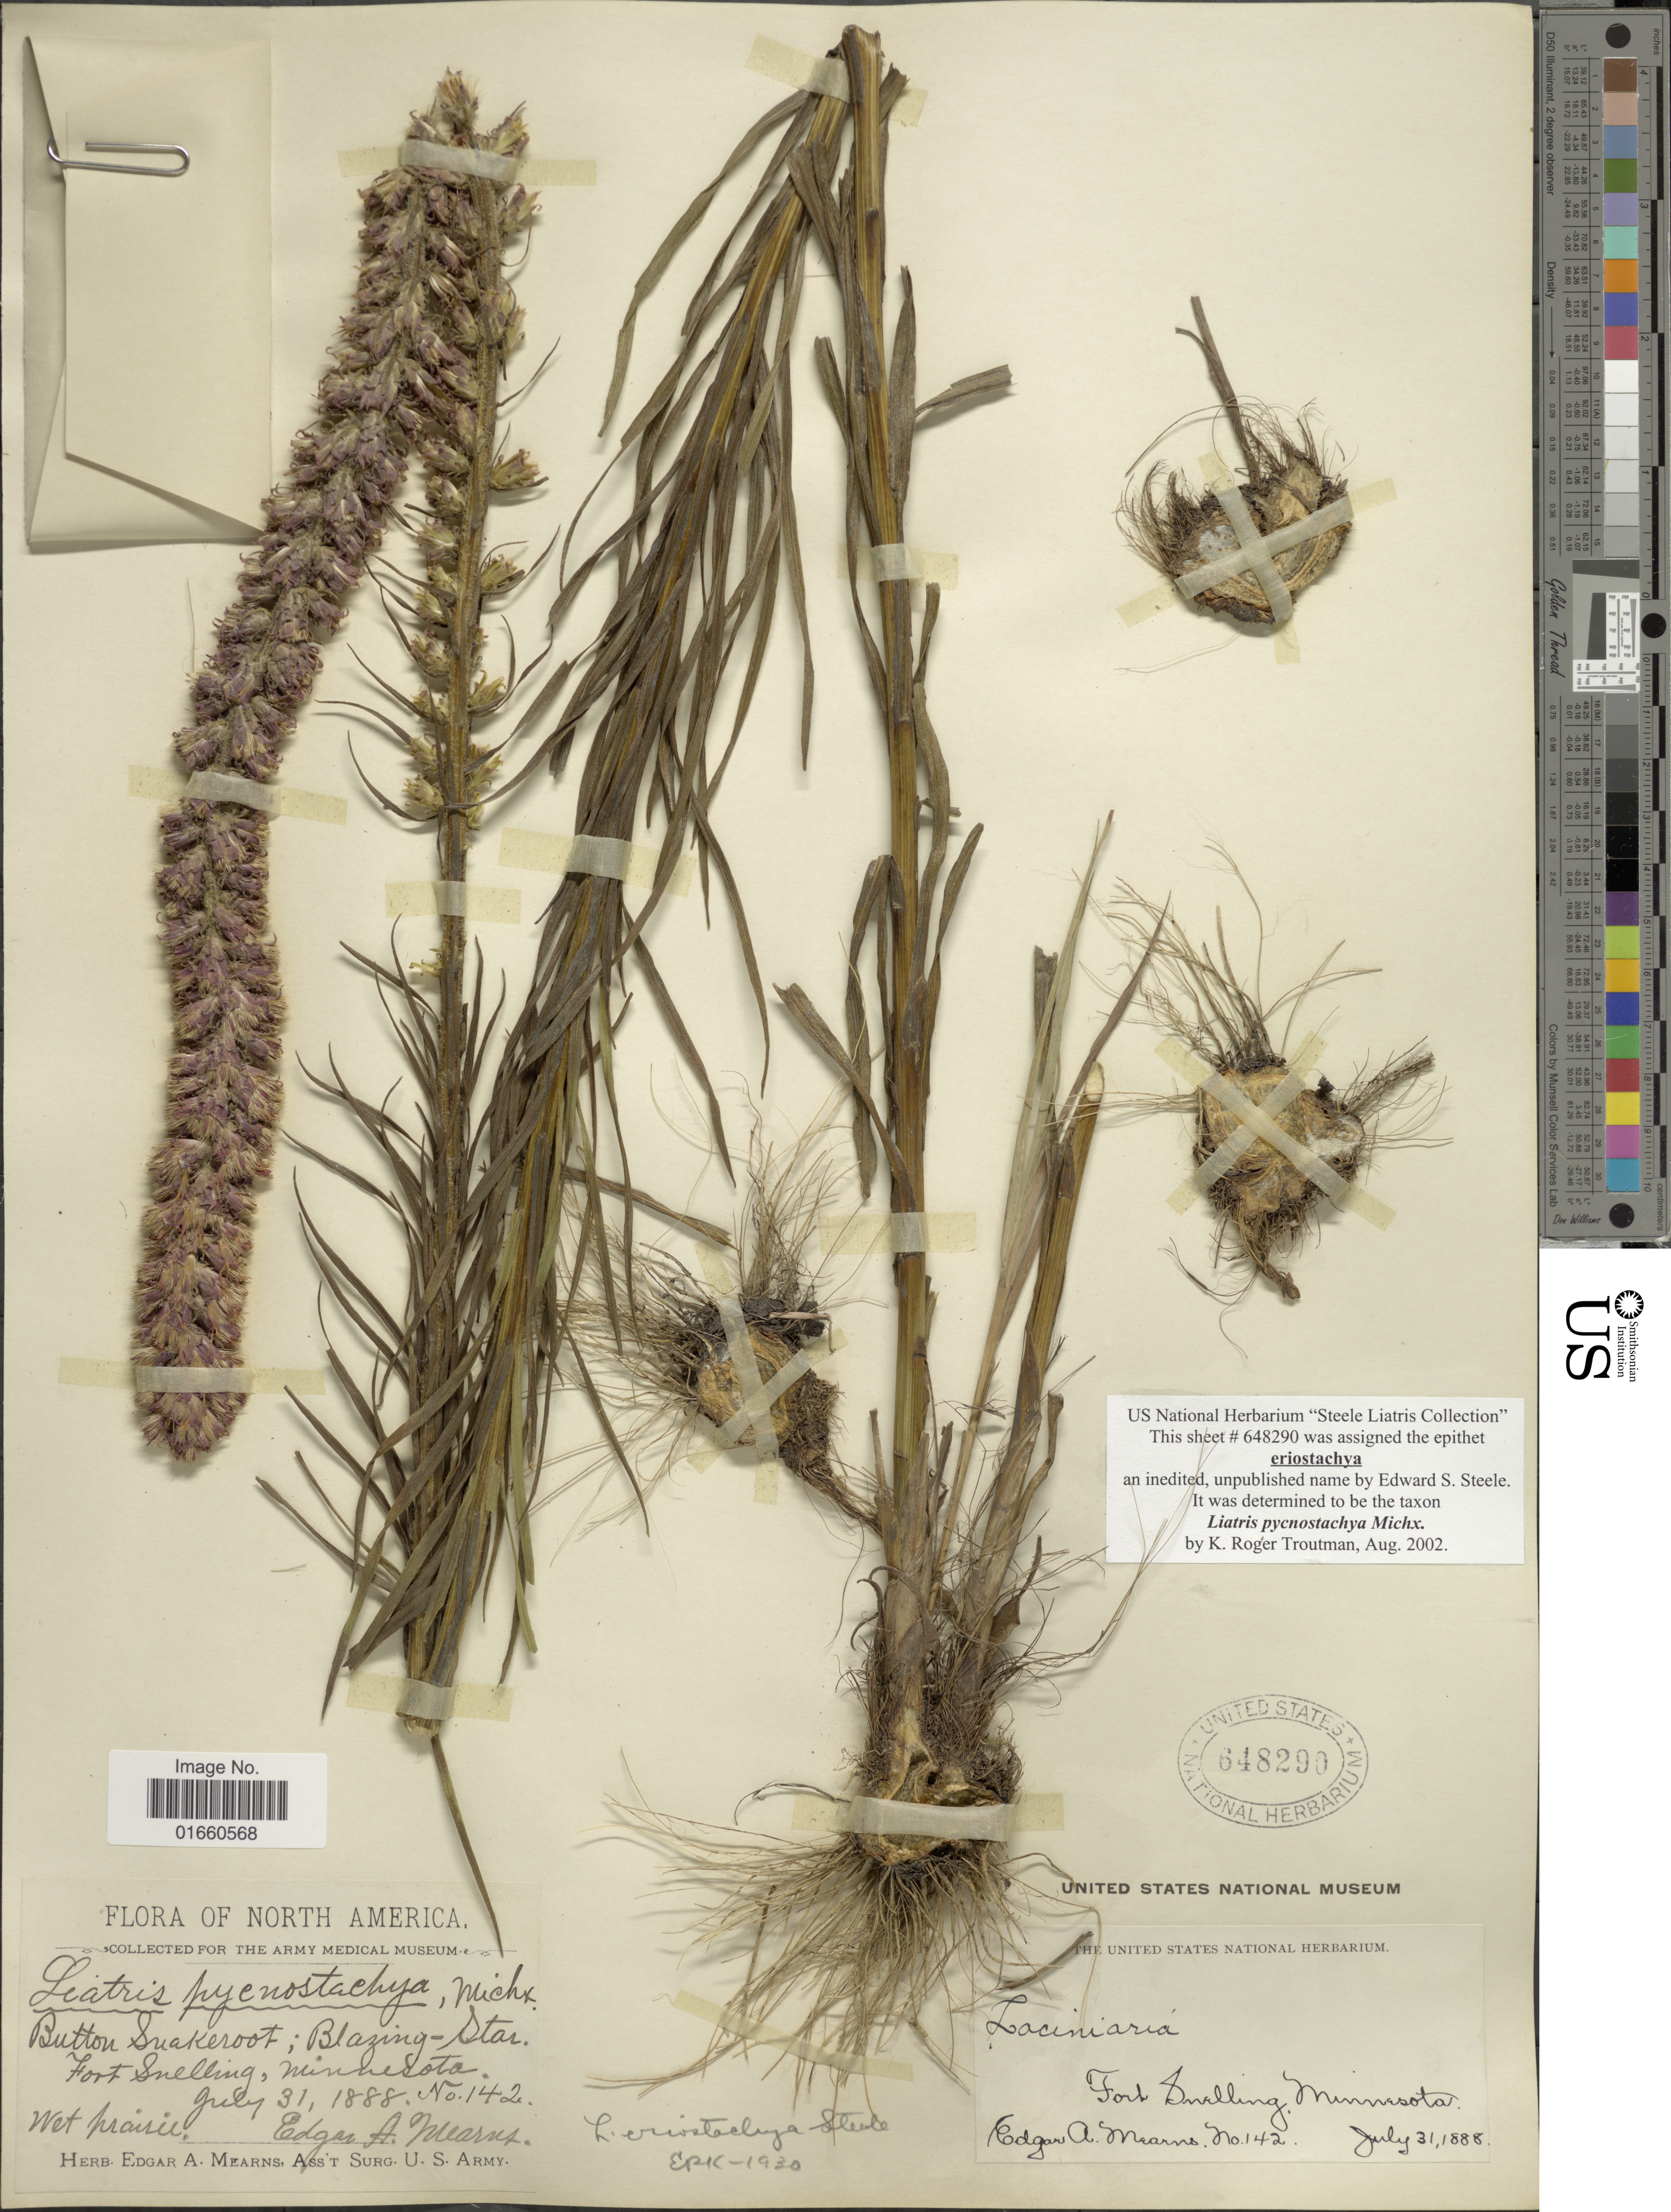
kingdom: Plantae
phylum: Tracheophyta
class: Magnoliopsida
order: Asterales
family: Asteraceae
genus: Liatris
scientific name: Liatris pycnostachya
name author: Michx.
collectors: E. A. Mearns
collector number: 142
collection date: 1888-07-31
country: United States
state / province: Minnesota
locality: Fort Snelling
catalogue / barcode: US 648290